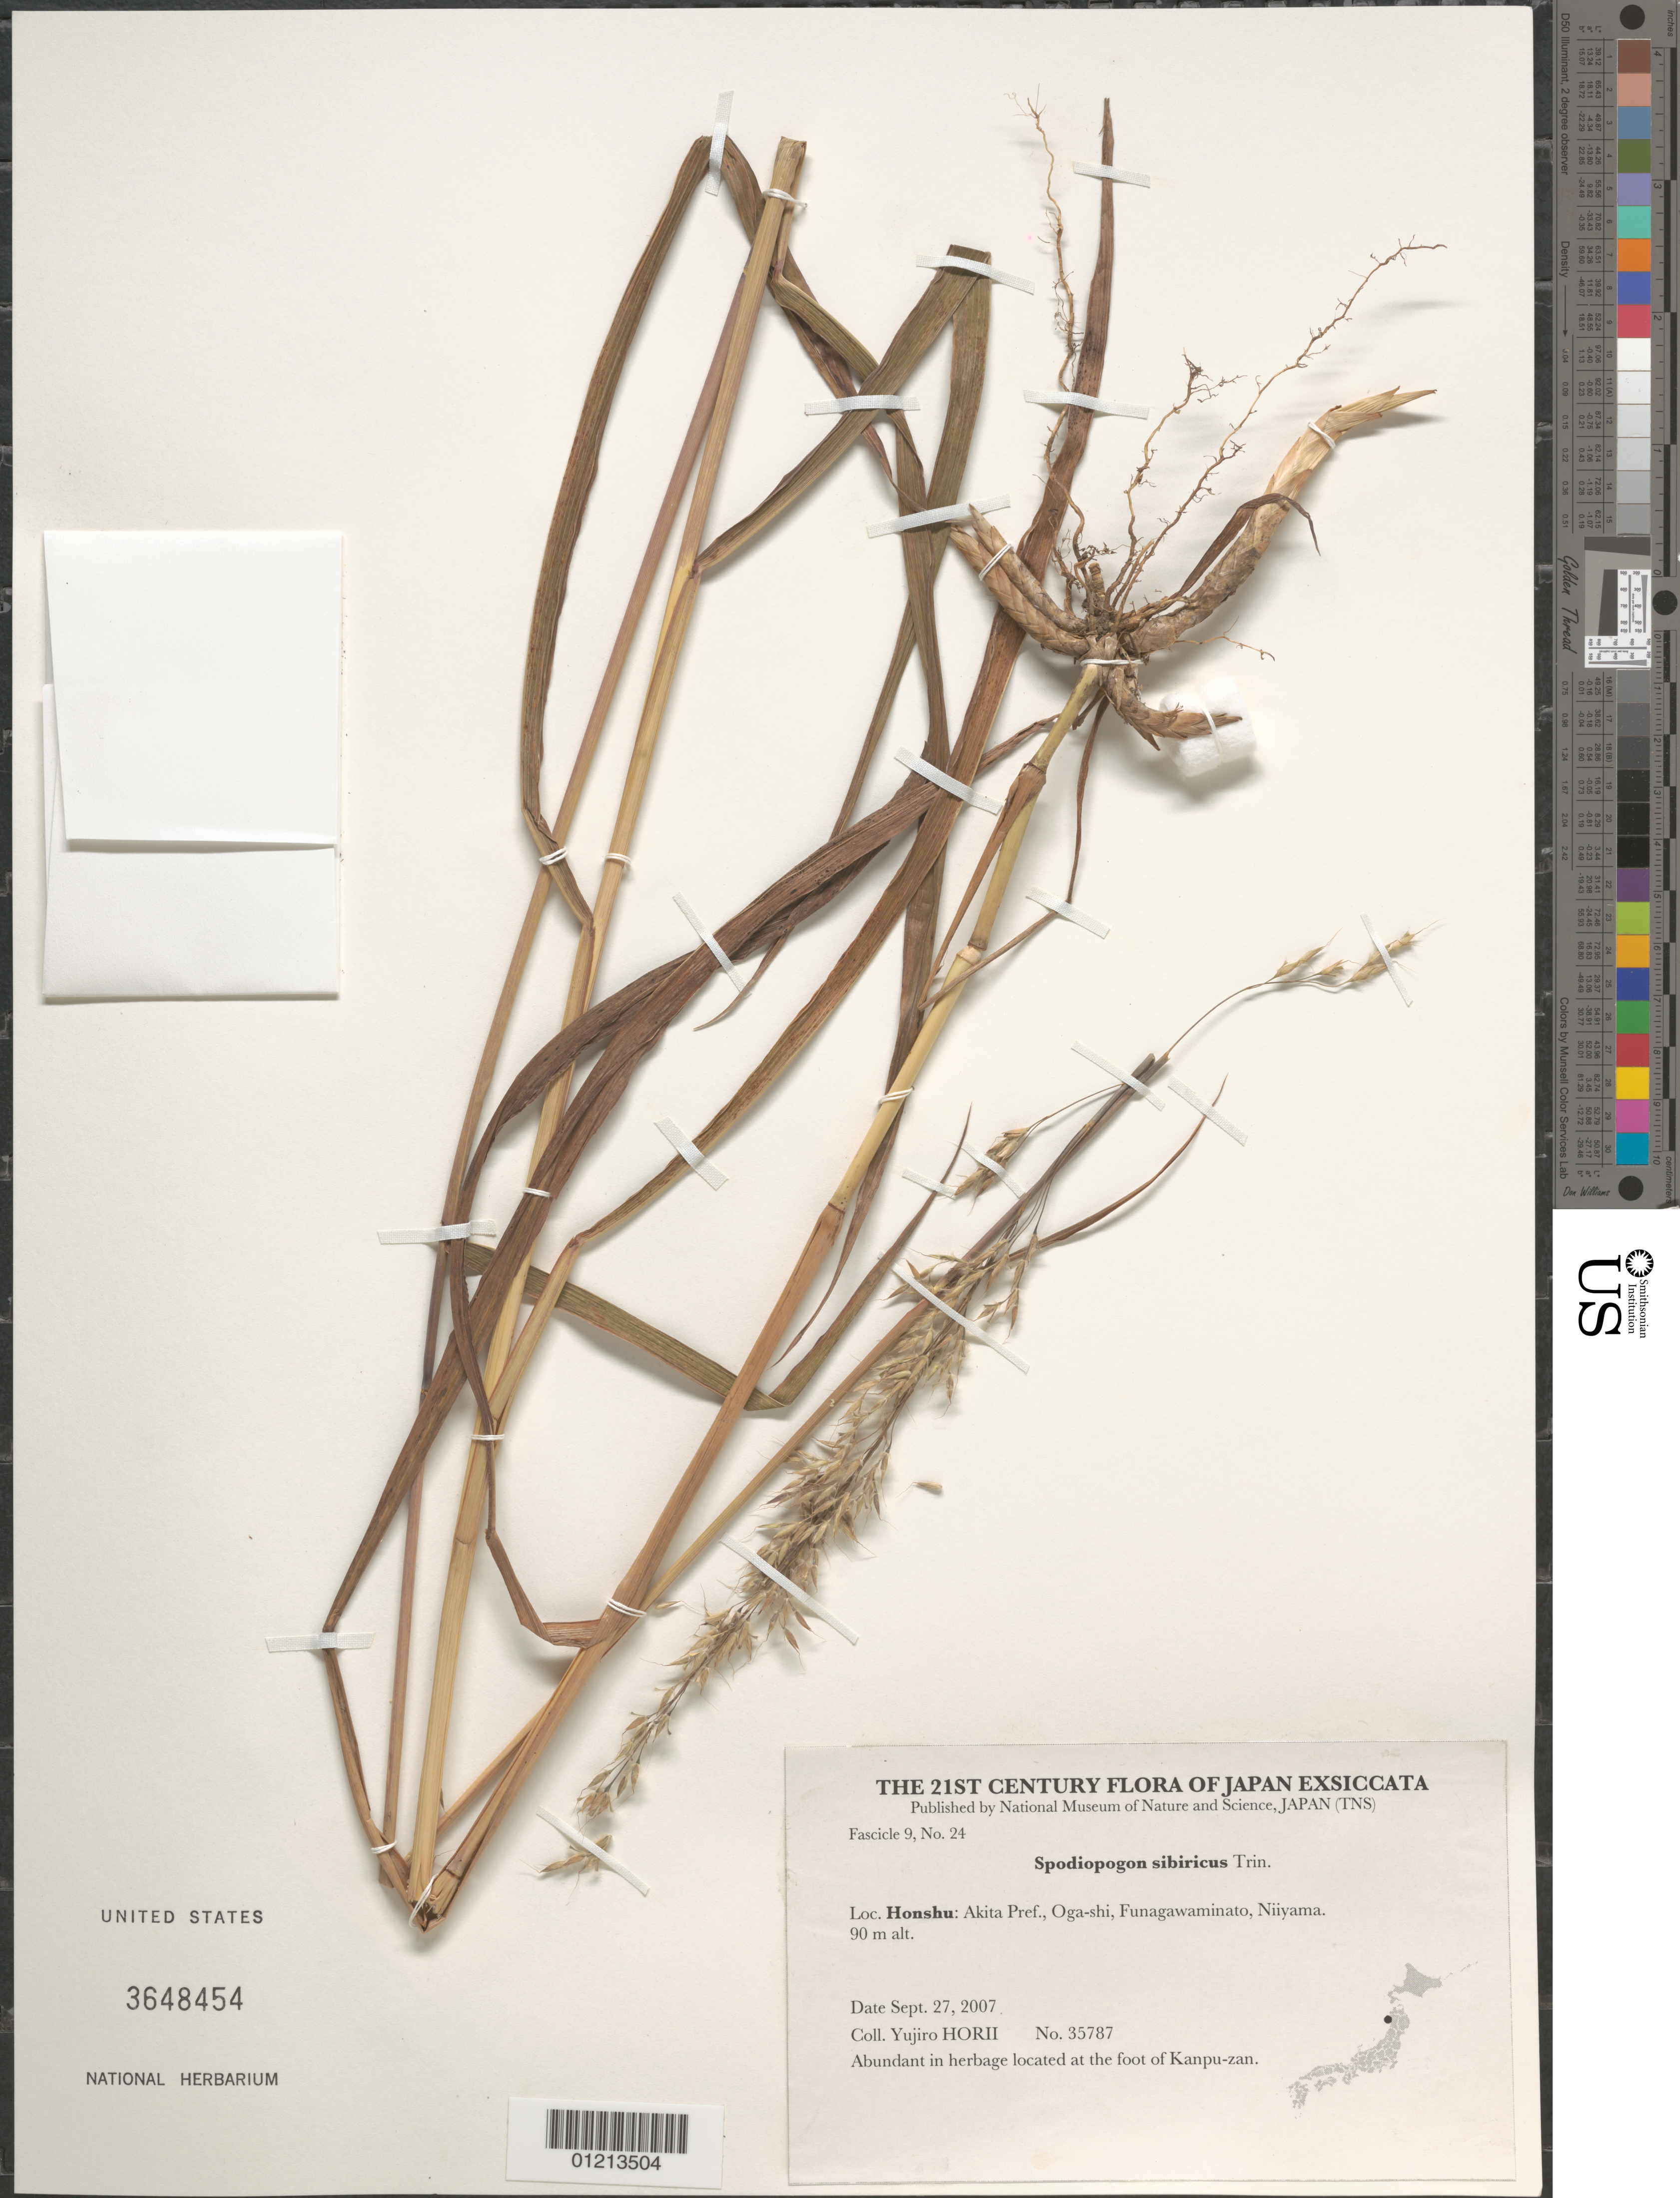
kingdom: Plantae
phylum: Tracheophyta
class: Liliopsida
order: Poales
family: Poaceae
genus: Spodiopogon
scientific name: Spodiopogon sibiricus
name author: Trin.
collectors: Y. Horii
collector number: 35787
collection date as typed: Sept. 27, 2007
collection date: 2007-09-27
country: Japan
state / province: Akita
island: Honshu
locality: Oga-shi, Funagawaminato, Niiyama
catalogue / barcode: US 3648454